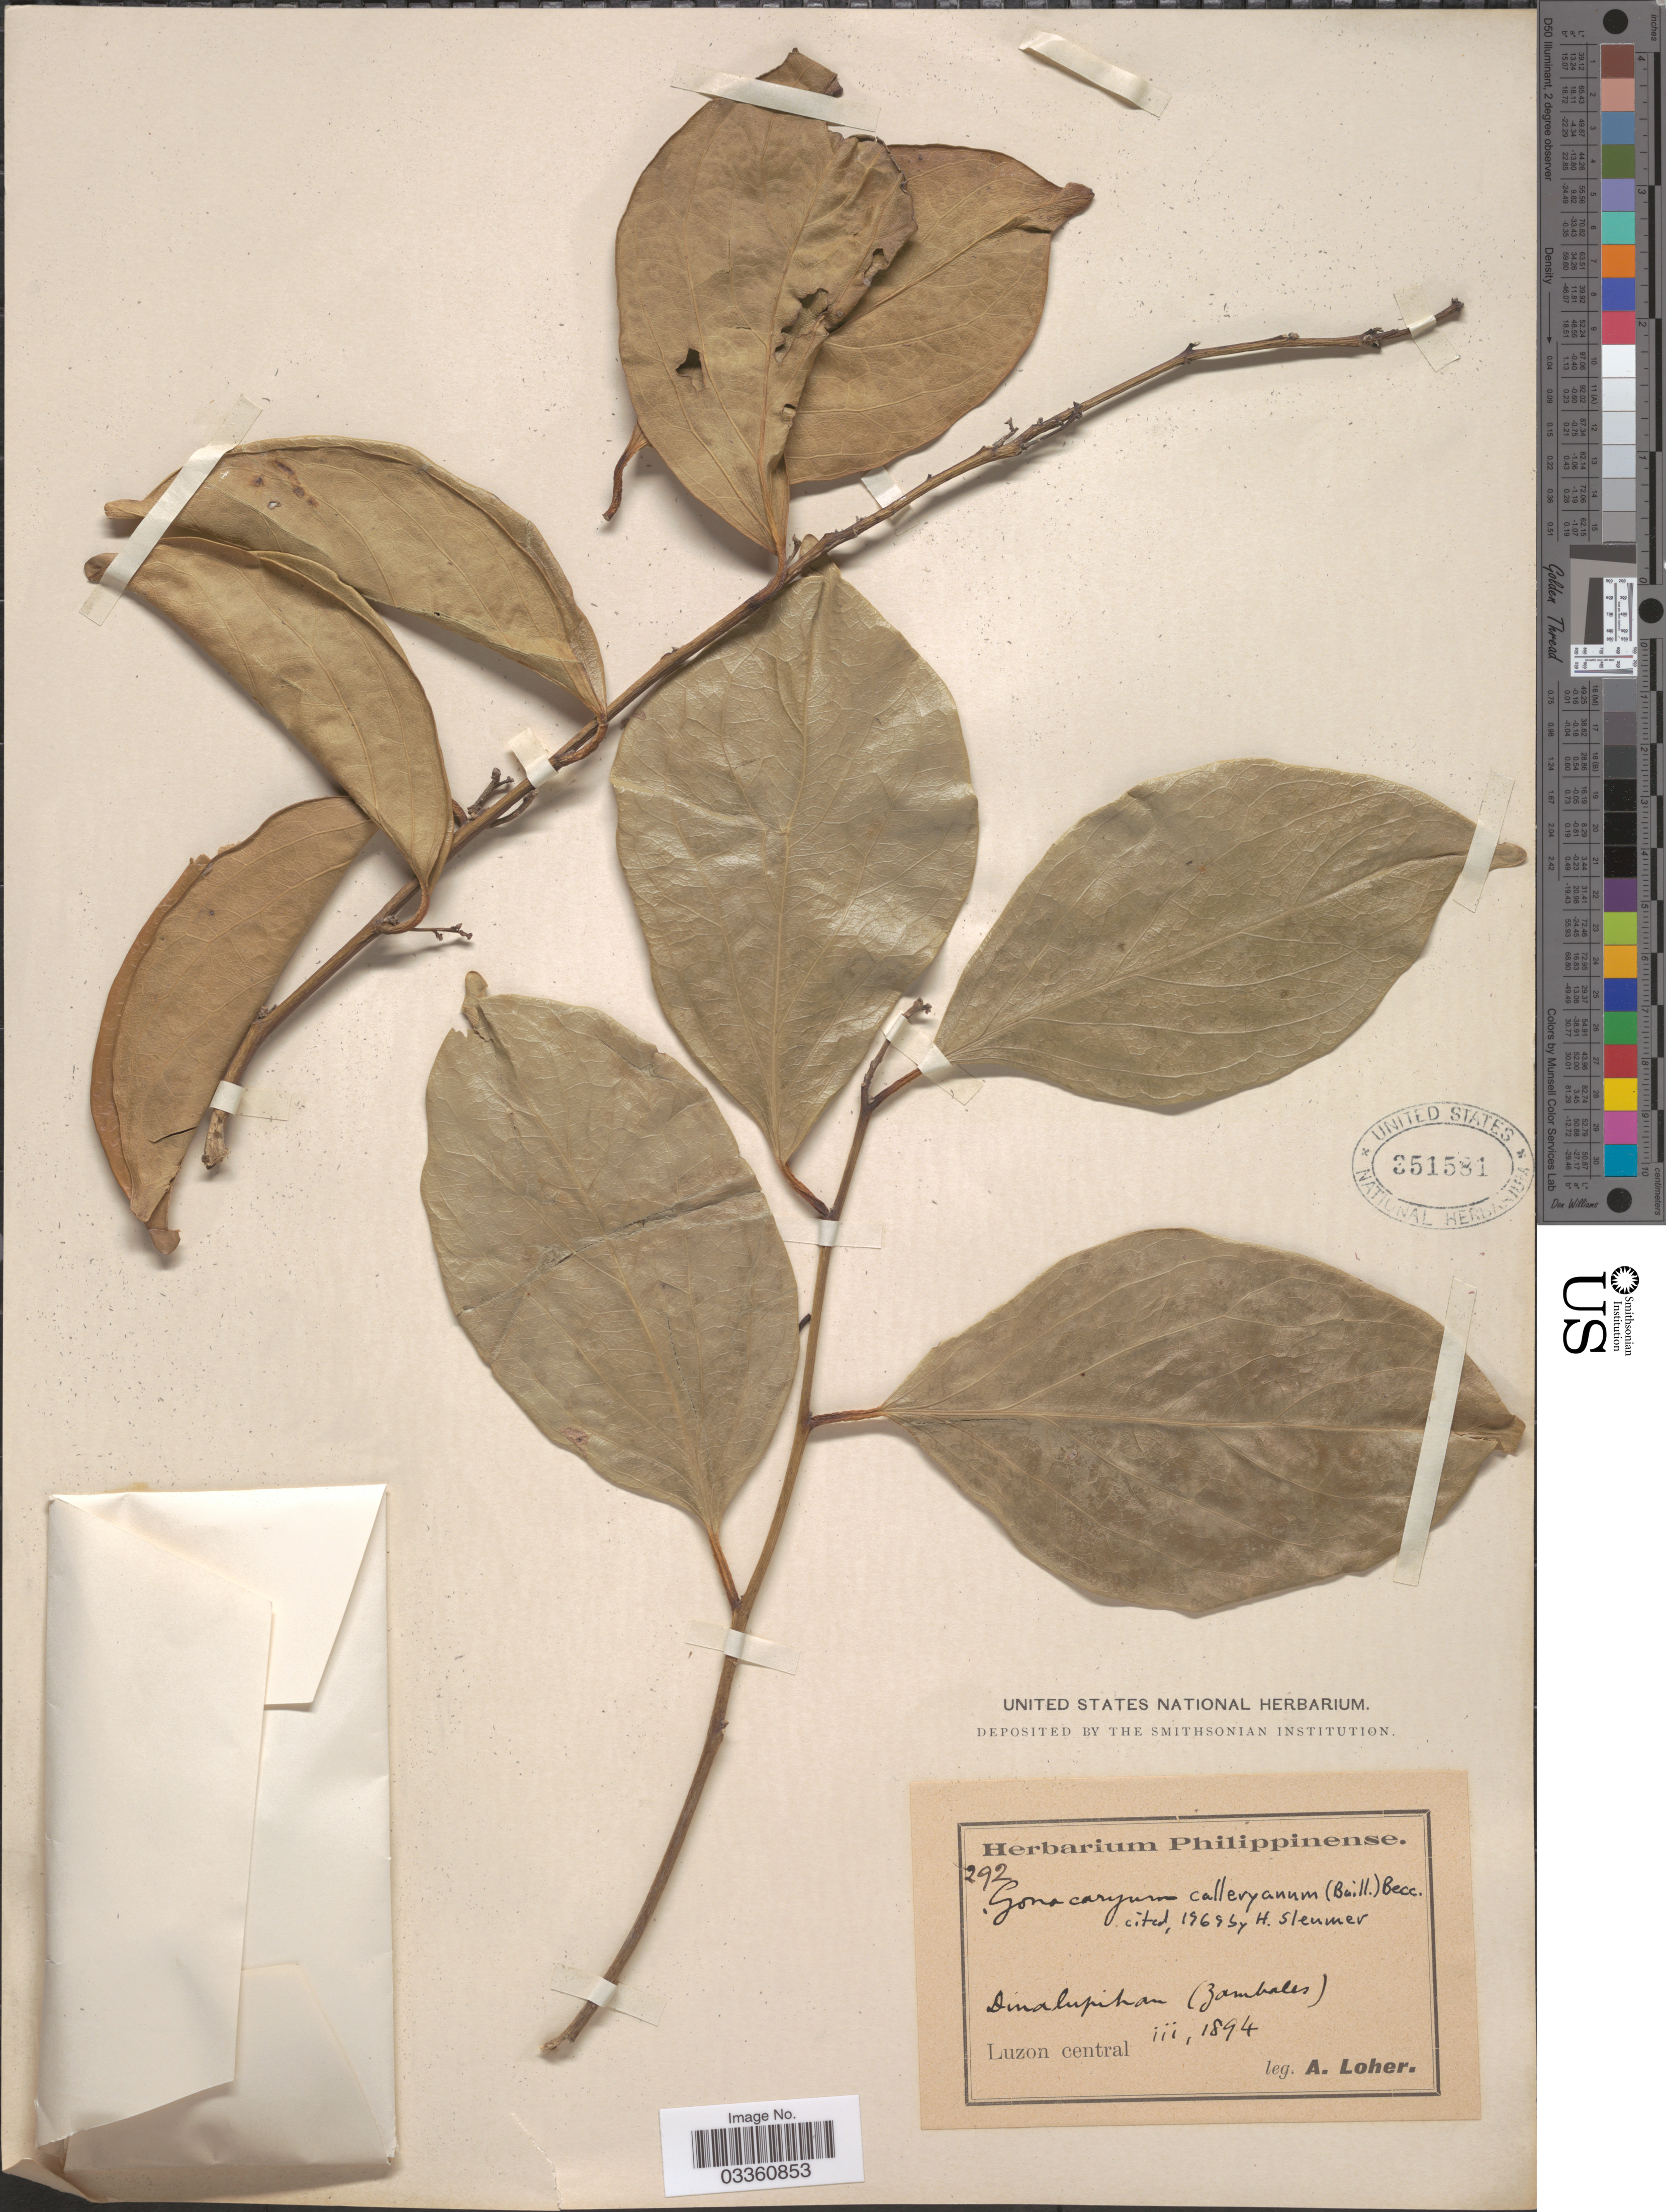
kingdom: Plantae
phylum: Tracheophyta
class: Magnoliopsida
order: Cardiopteridales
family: Cardiopteridaceae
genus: Gonocaryum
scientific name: Gonocaryum calleryanum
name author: (Baill.) Becc.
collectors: A. Loher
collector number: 292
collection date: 1894-03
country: Philippines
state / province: Central Luzon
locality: Dinalupihan (Zambales). Luzon Central.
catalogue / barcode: US 351581